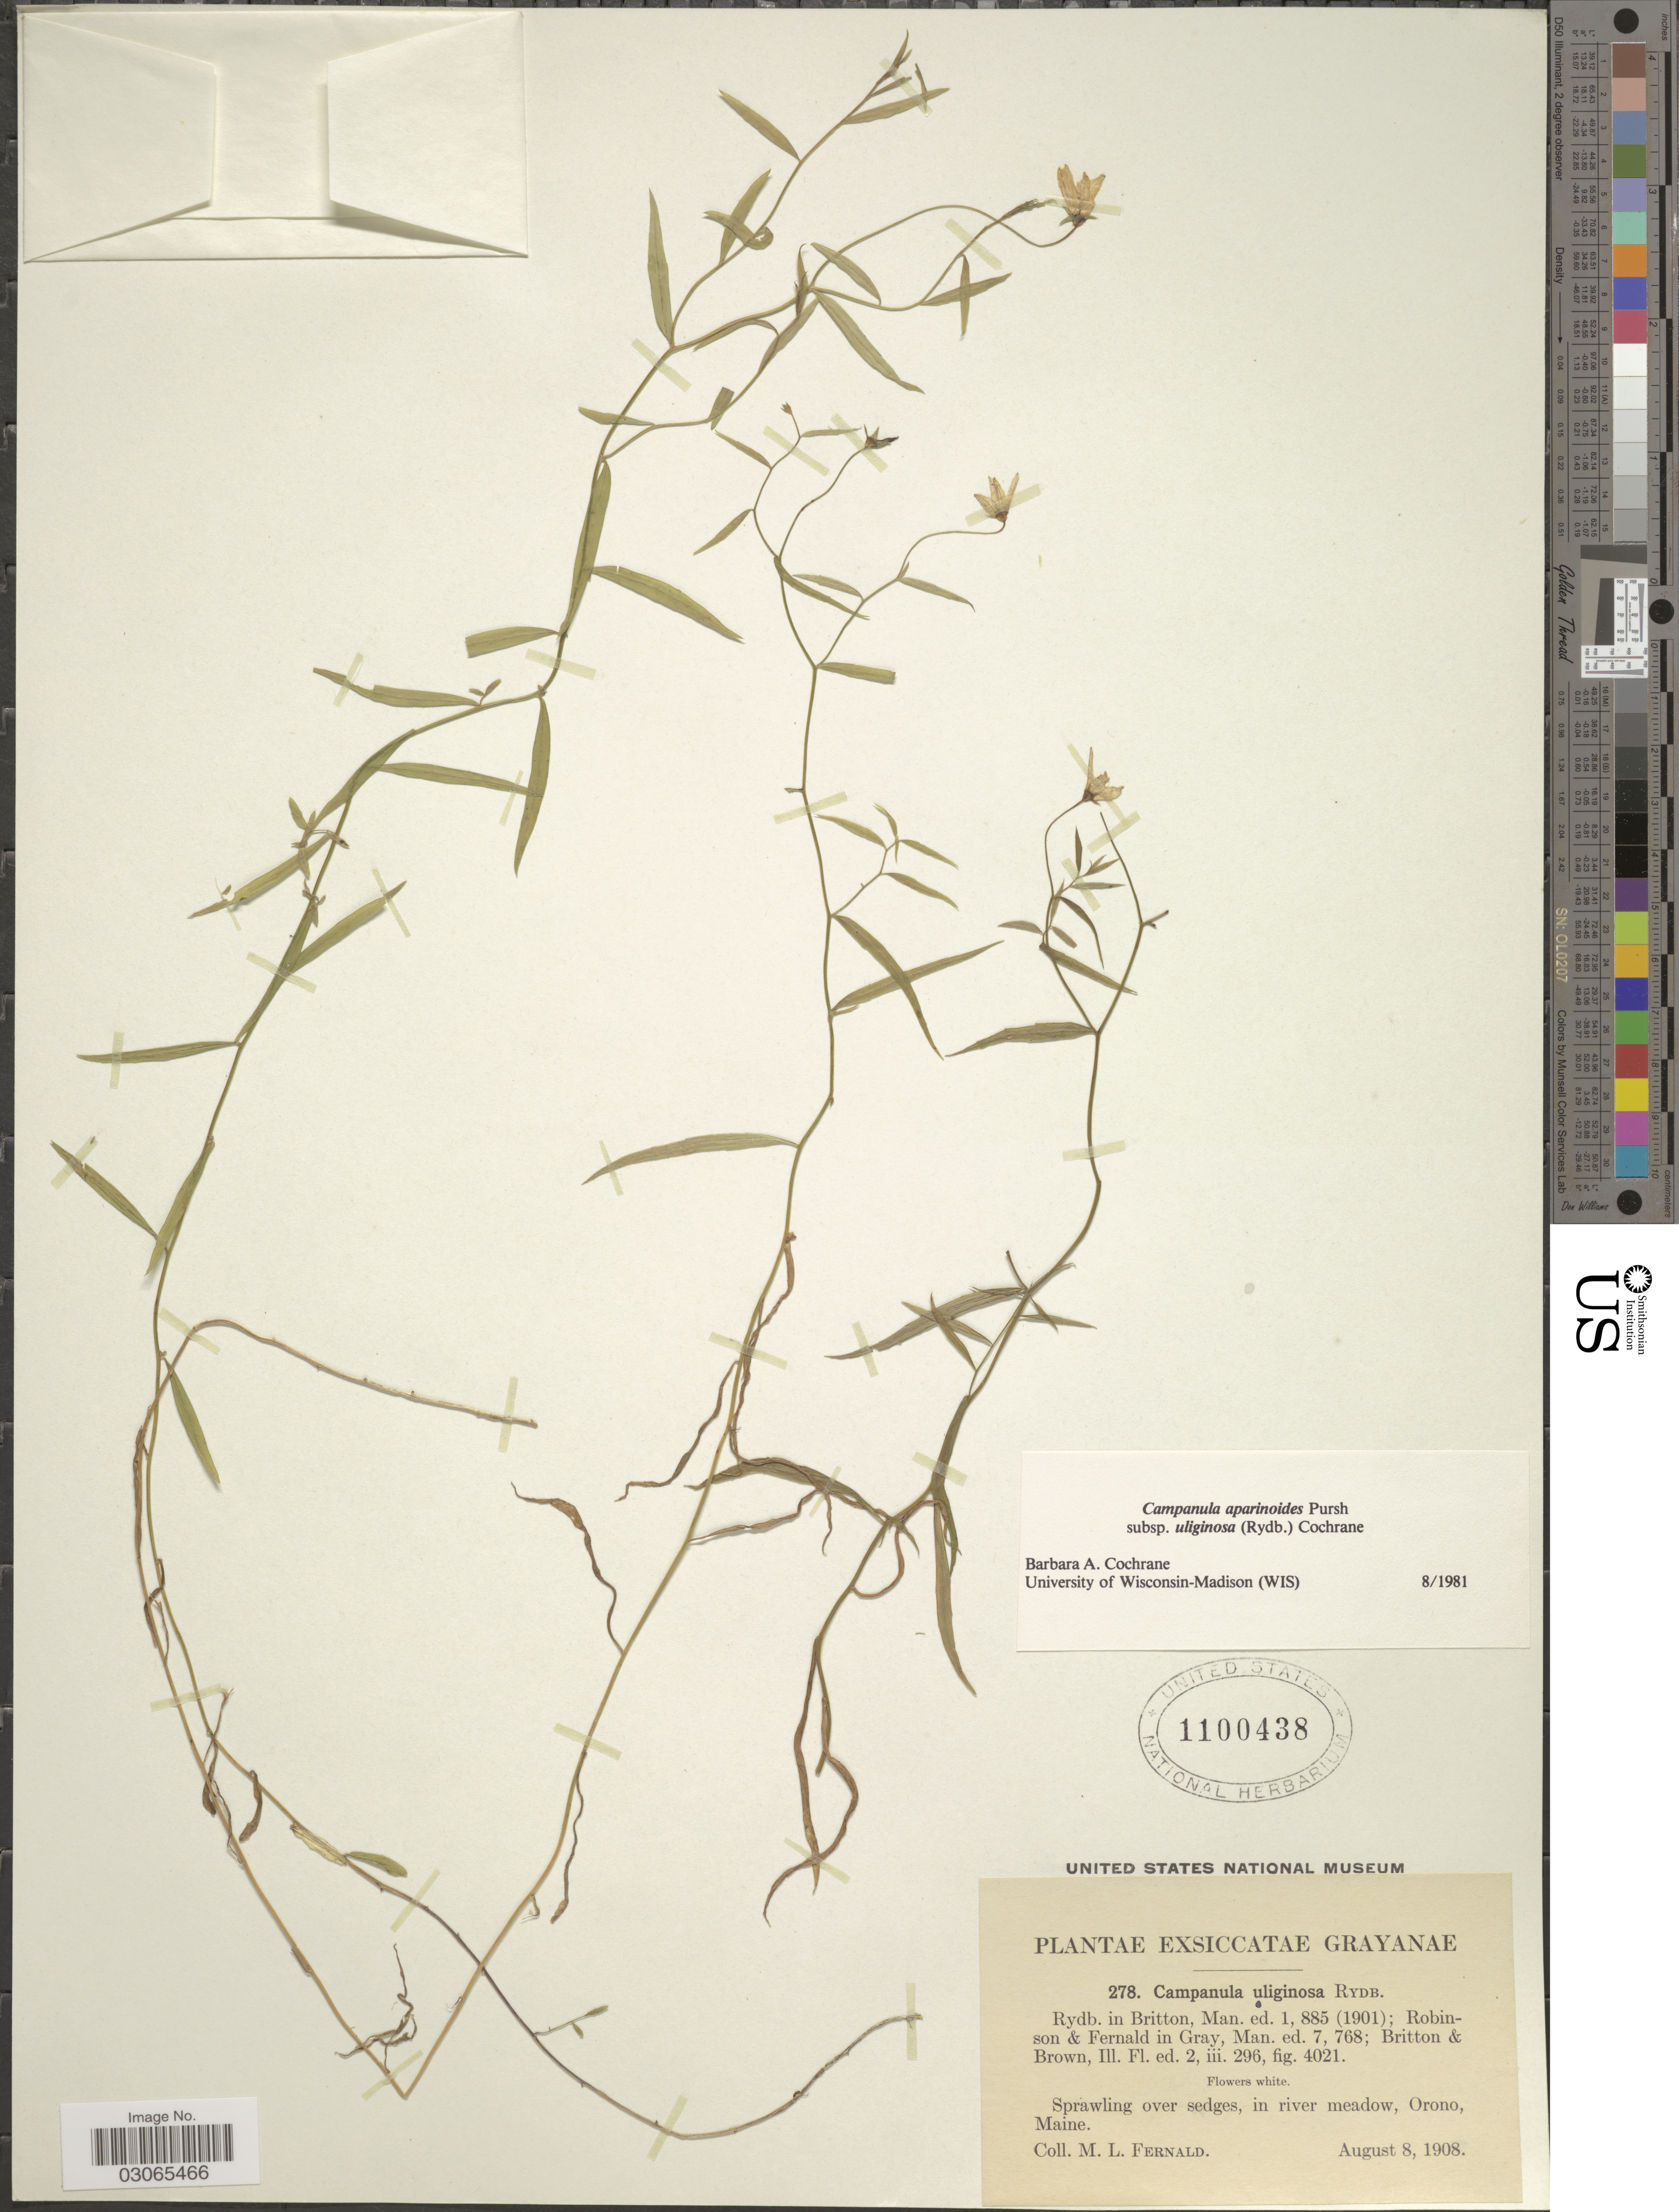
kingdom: Plantae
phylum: Tracheophyta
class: Magnoliopsida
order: Asterales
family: Campanulaceae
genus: Campanula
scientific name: Campanula aparinoides var. uliginosa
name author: (Rydb.) Gleason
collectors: M. L. Fernald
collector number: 278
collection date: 1908-08-08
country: United States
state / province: Maine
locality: Sprawling over sedges, in river meadow, Orono.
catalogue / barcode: US 1100438